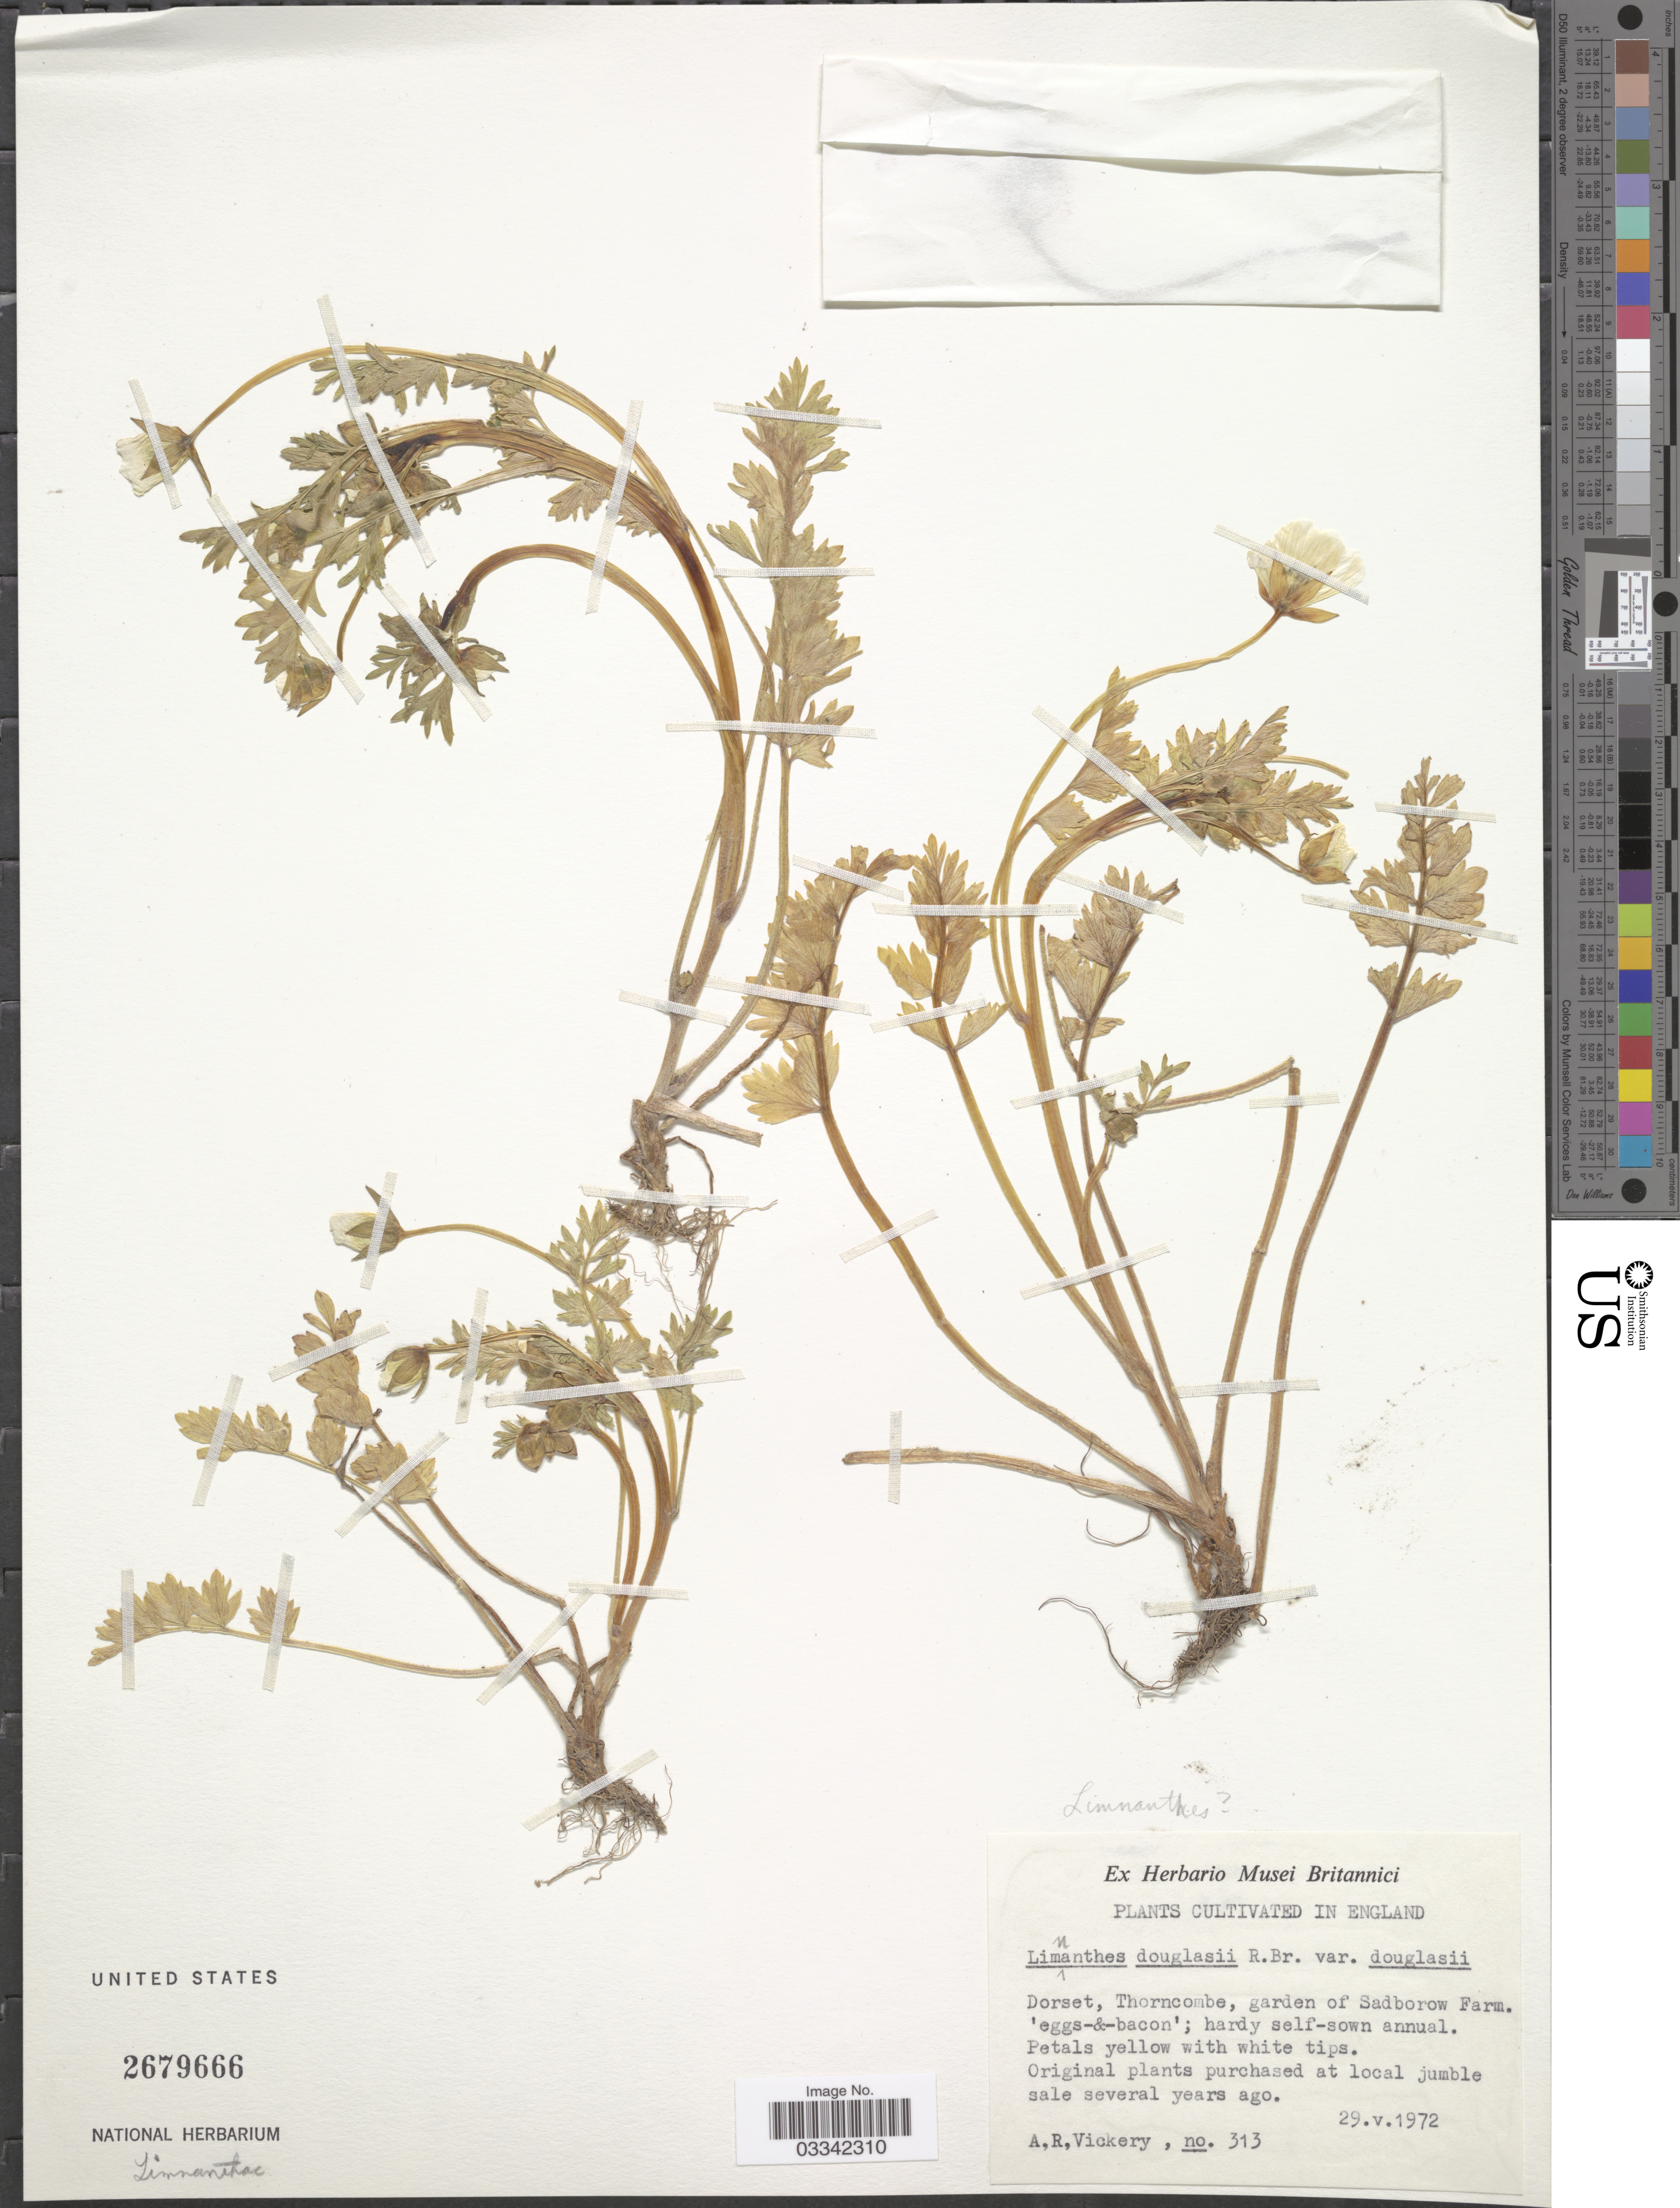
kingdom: Plantae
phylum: Tracheophyta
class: Magnoliopsida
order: Brassicales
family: Limnanthaceae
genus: Limnanthes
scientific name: Limnanthes douglasii var. douglasii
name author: R. Br.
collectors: A. Vickery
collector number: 313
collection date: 1972-05-29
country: United Kingdom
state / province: England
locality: Cultivated in England. Dorset, Thorncombe, garden of Sadborow Farm.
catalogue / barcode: US 2679666